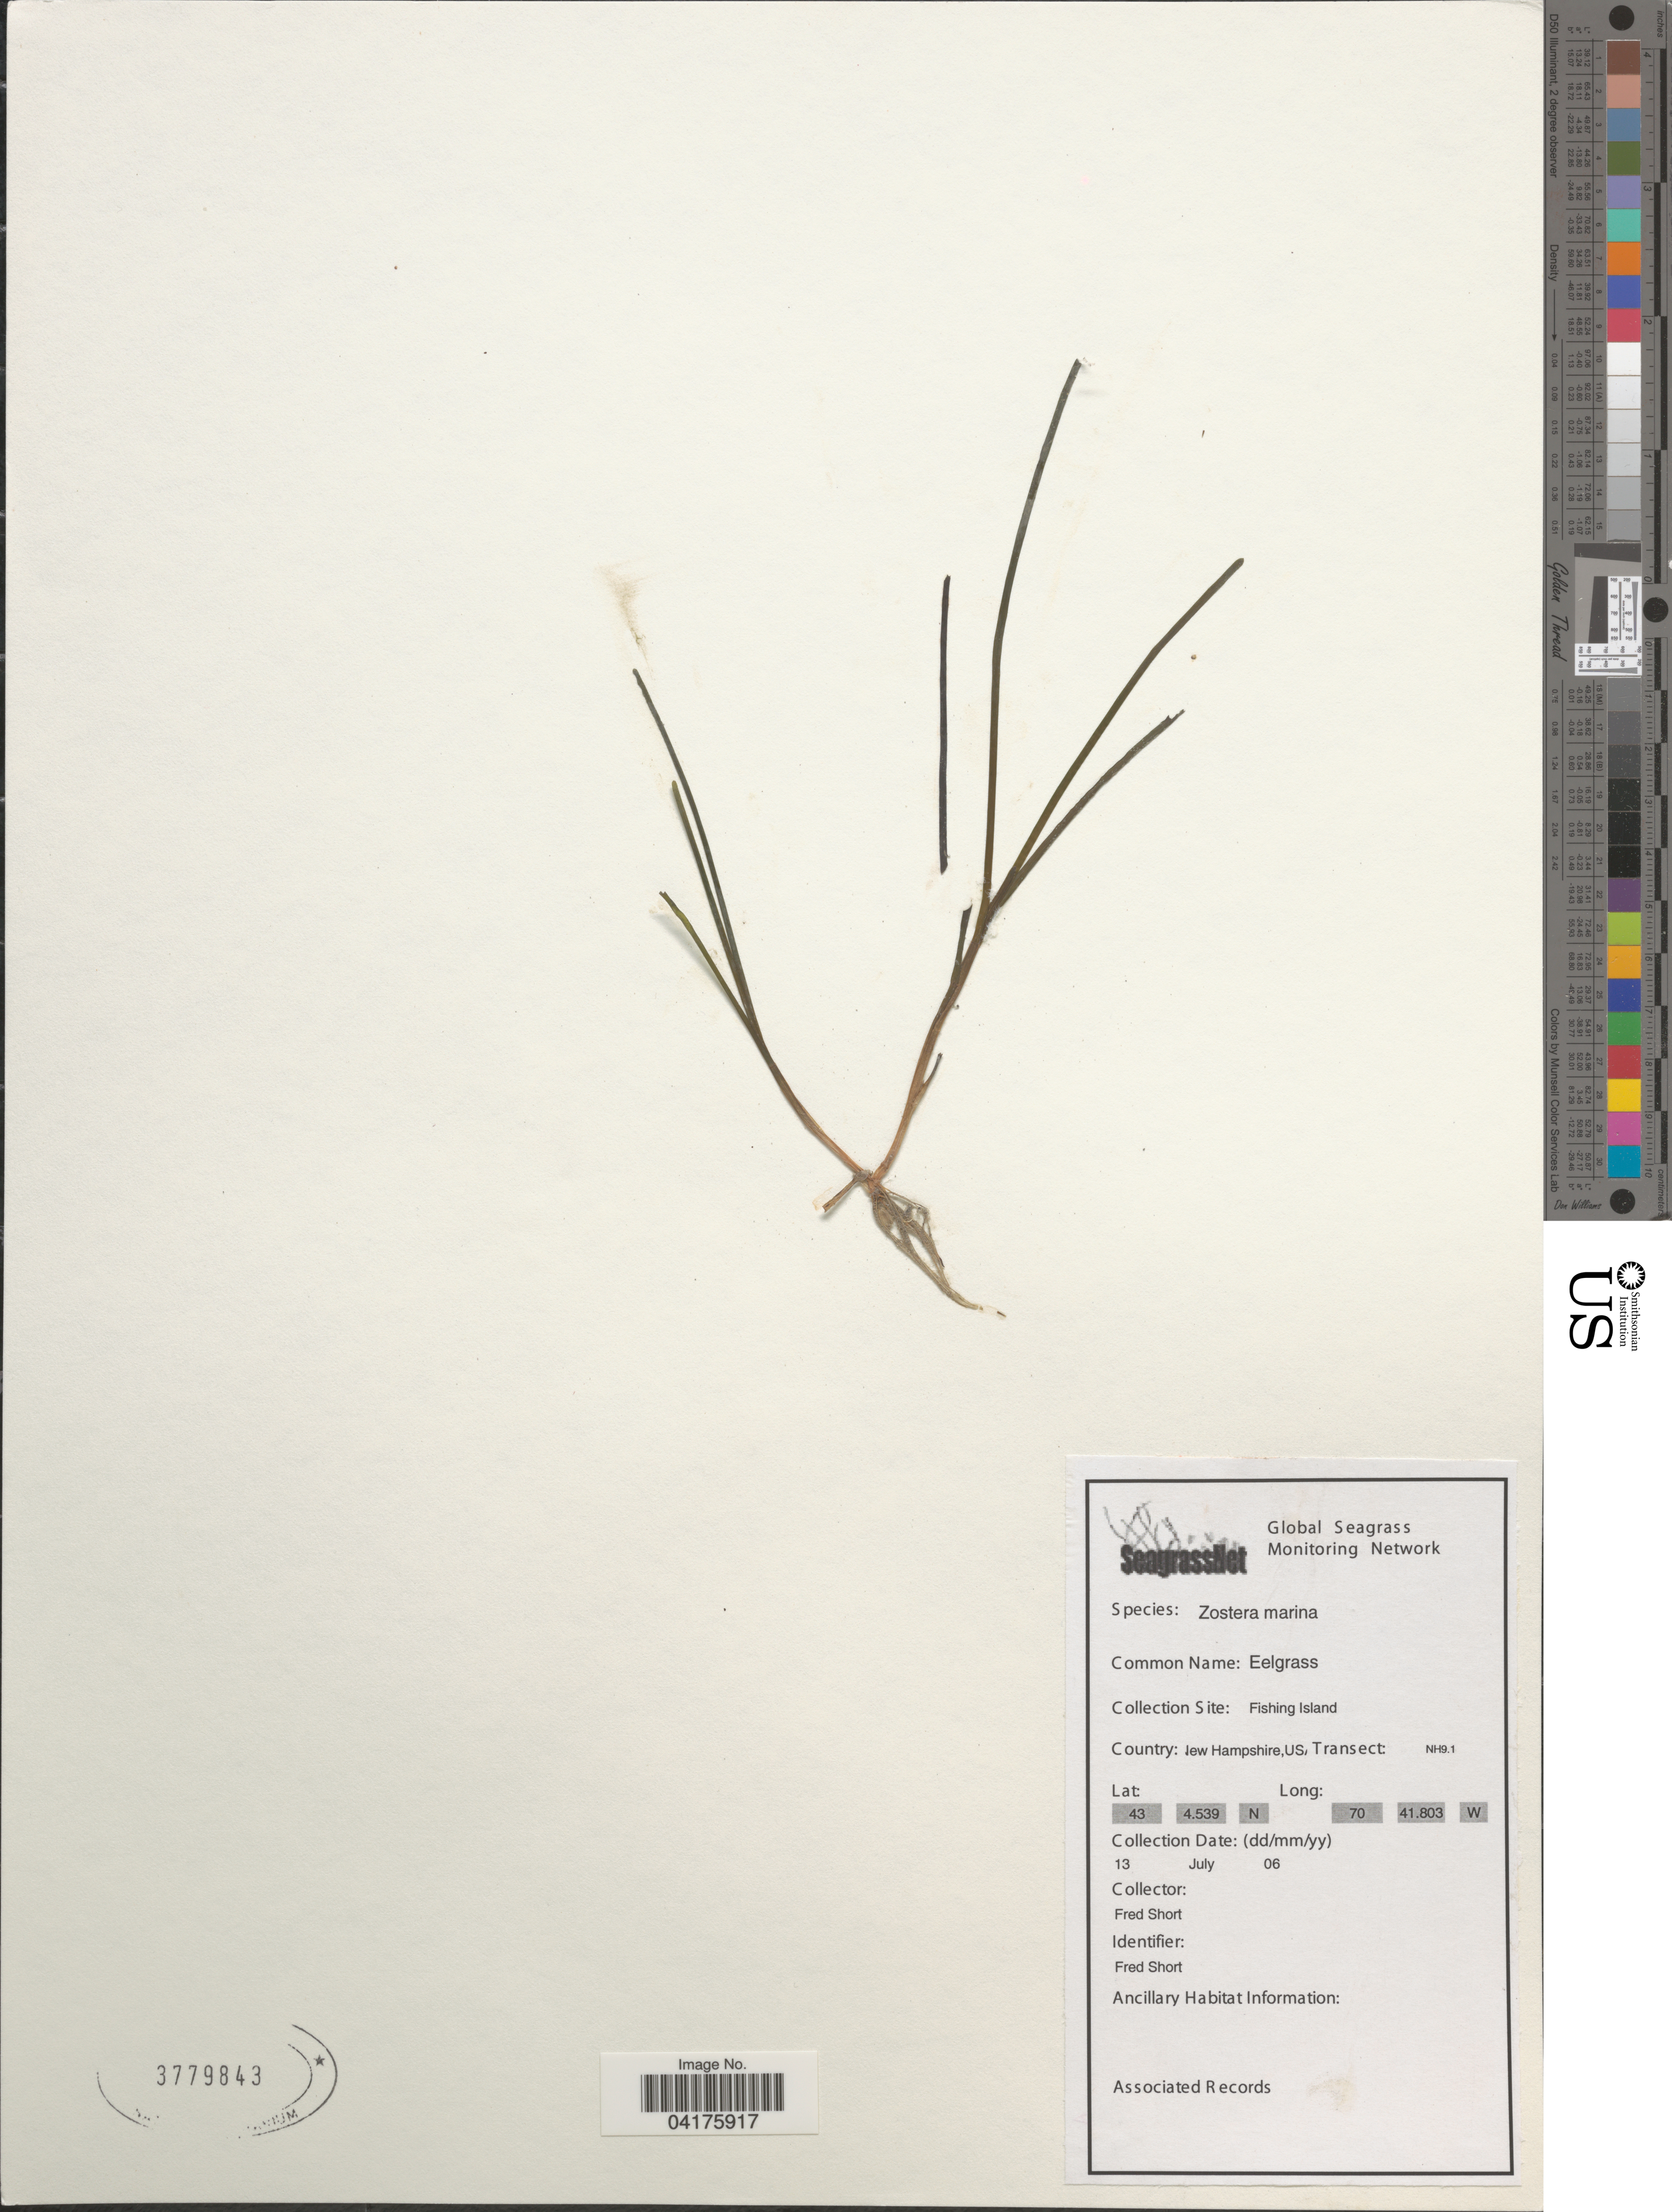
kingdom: Plantae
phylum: Tracheophyta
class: Liliopsida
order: Alismatales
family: Zosteraceae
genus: Zostera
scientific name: Zostera marina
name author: L.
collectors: F. Short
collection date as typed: Transcribed d/m/y: 13/7/6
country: United States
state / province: New Hampshire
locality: Transect NH9.1. Fishing Island.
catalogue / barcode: US 3779843